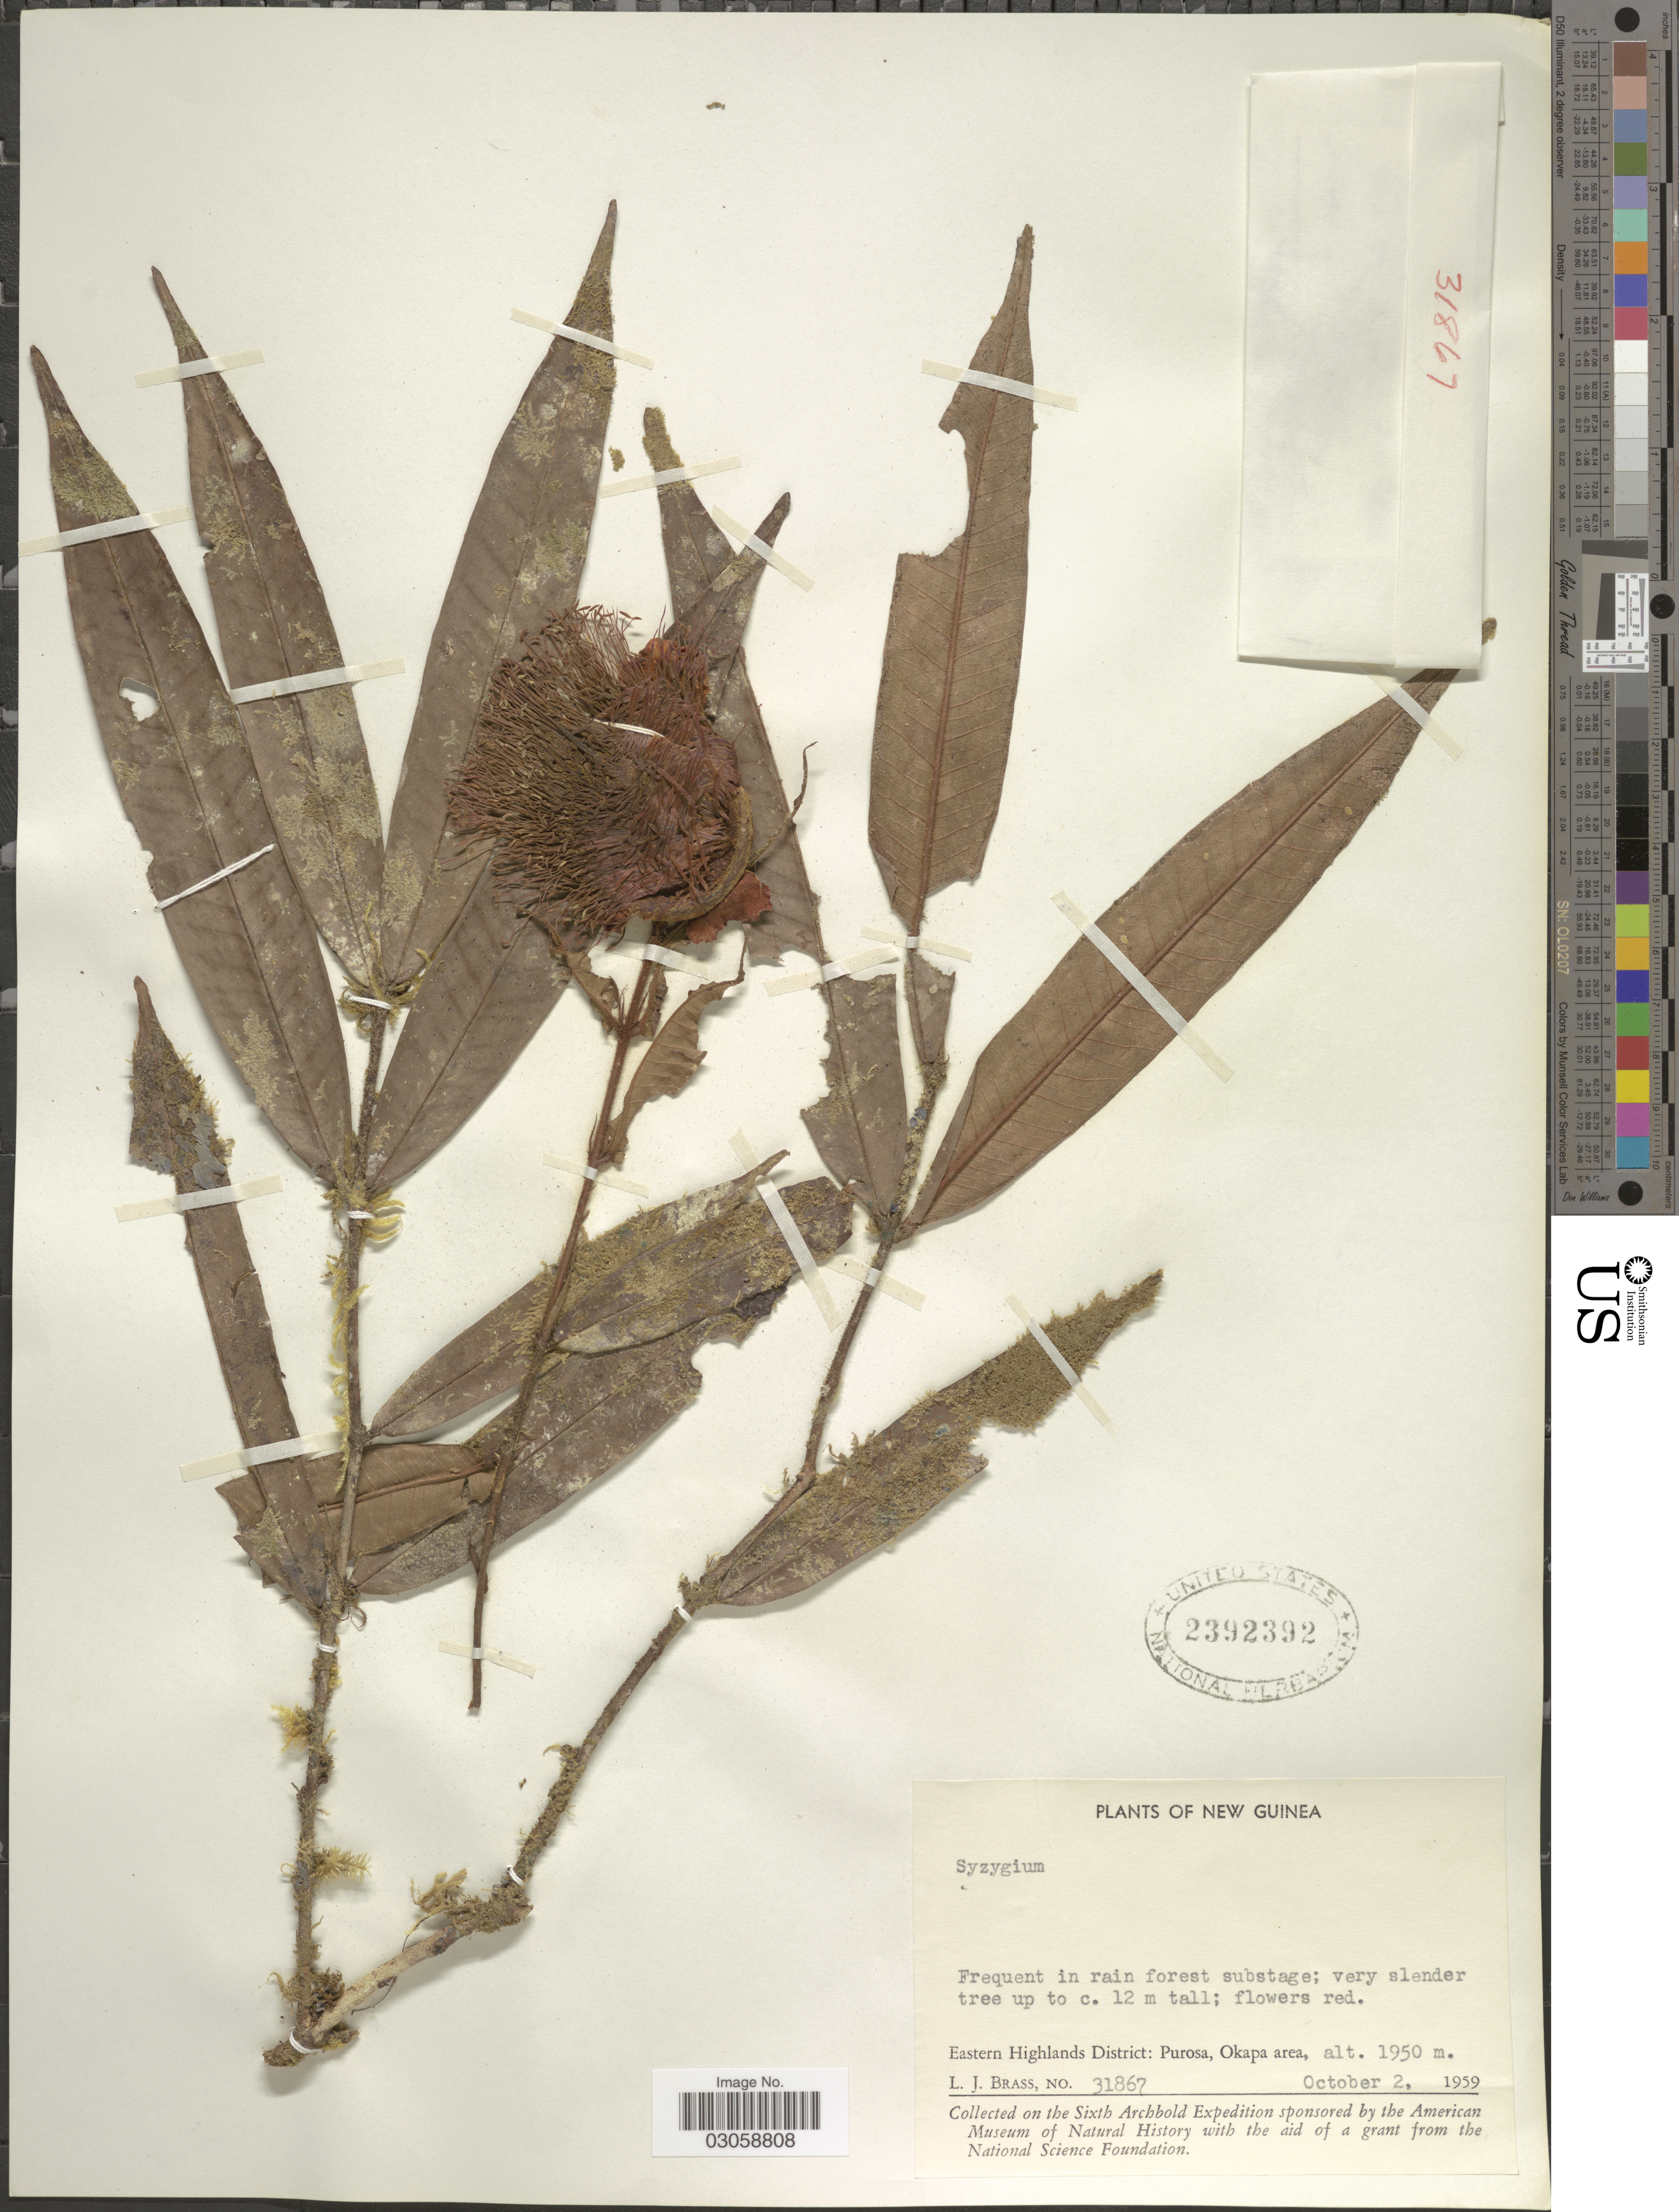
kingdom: Plantae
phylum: Tracheophyta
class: Magnoliopsida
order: Myrtales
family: Myrtaceae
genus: Syzygium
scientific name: Syzygium sp.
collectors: L. J. Brass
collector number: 31867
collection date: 1969-10-02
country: Papua New Guinea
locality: New Guinea, Eastern Highlands District: Purosa, Okapa area.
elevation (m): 1950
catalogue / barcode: US 2392392